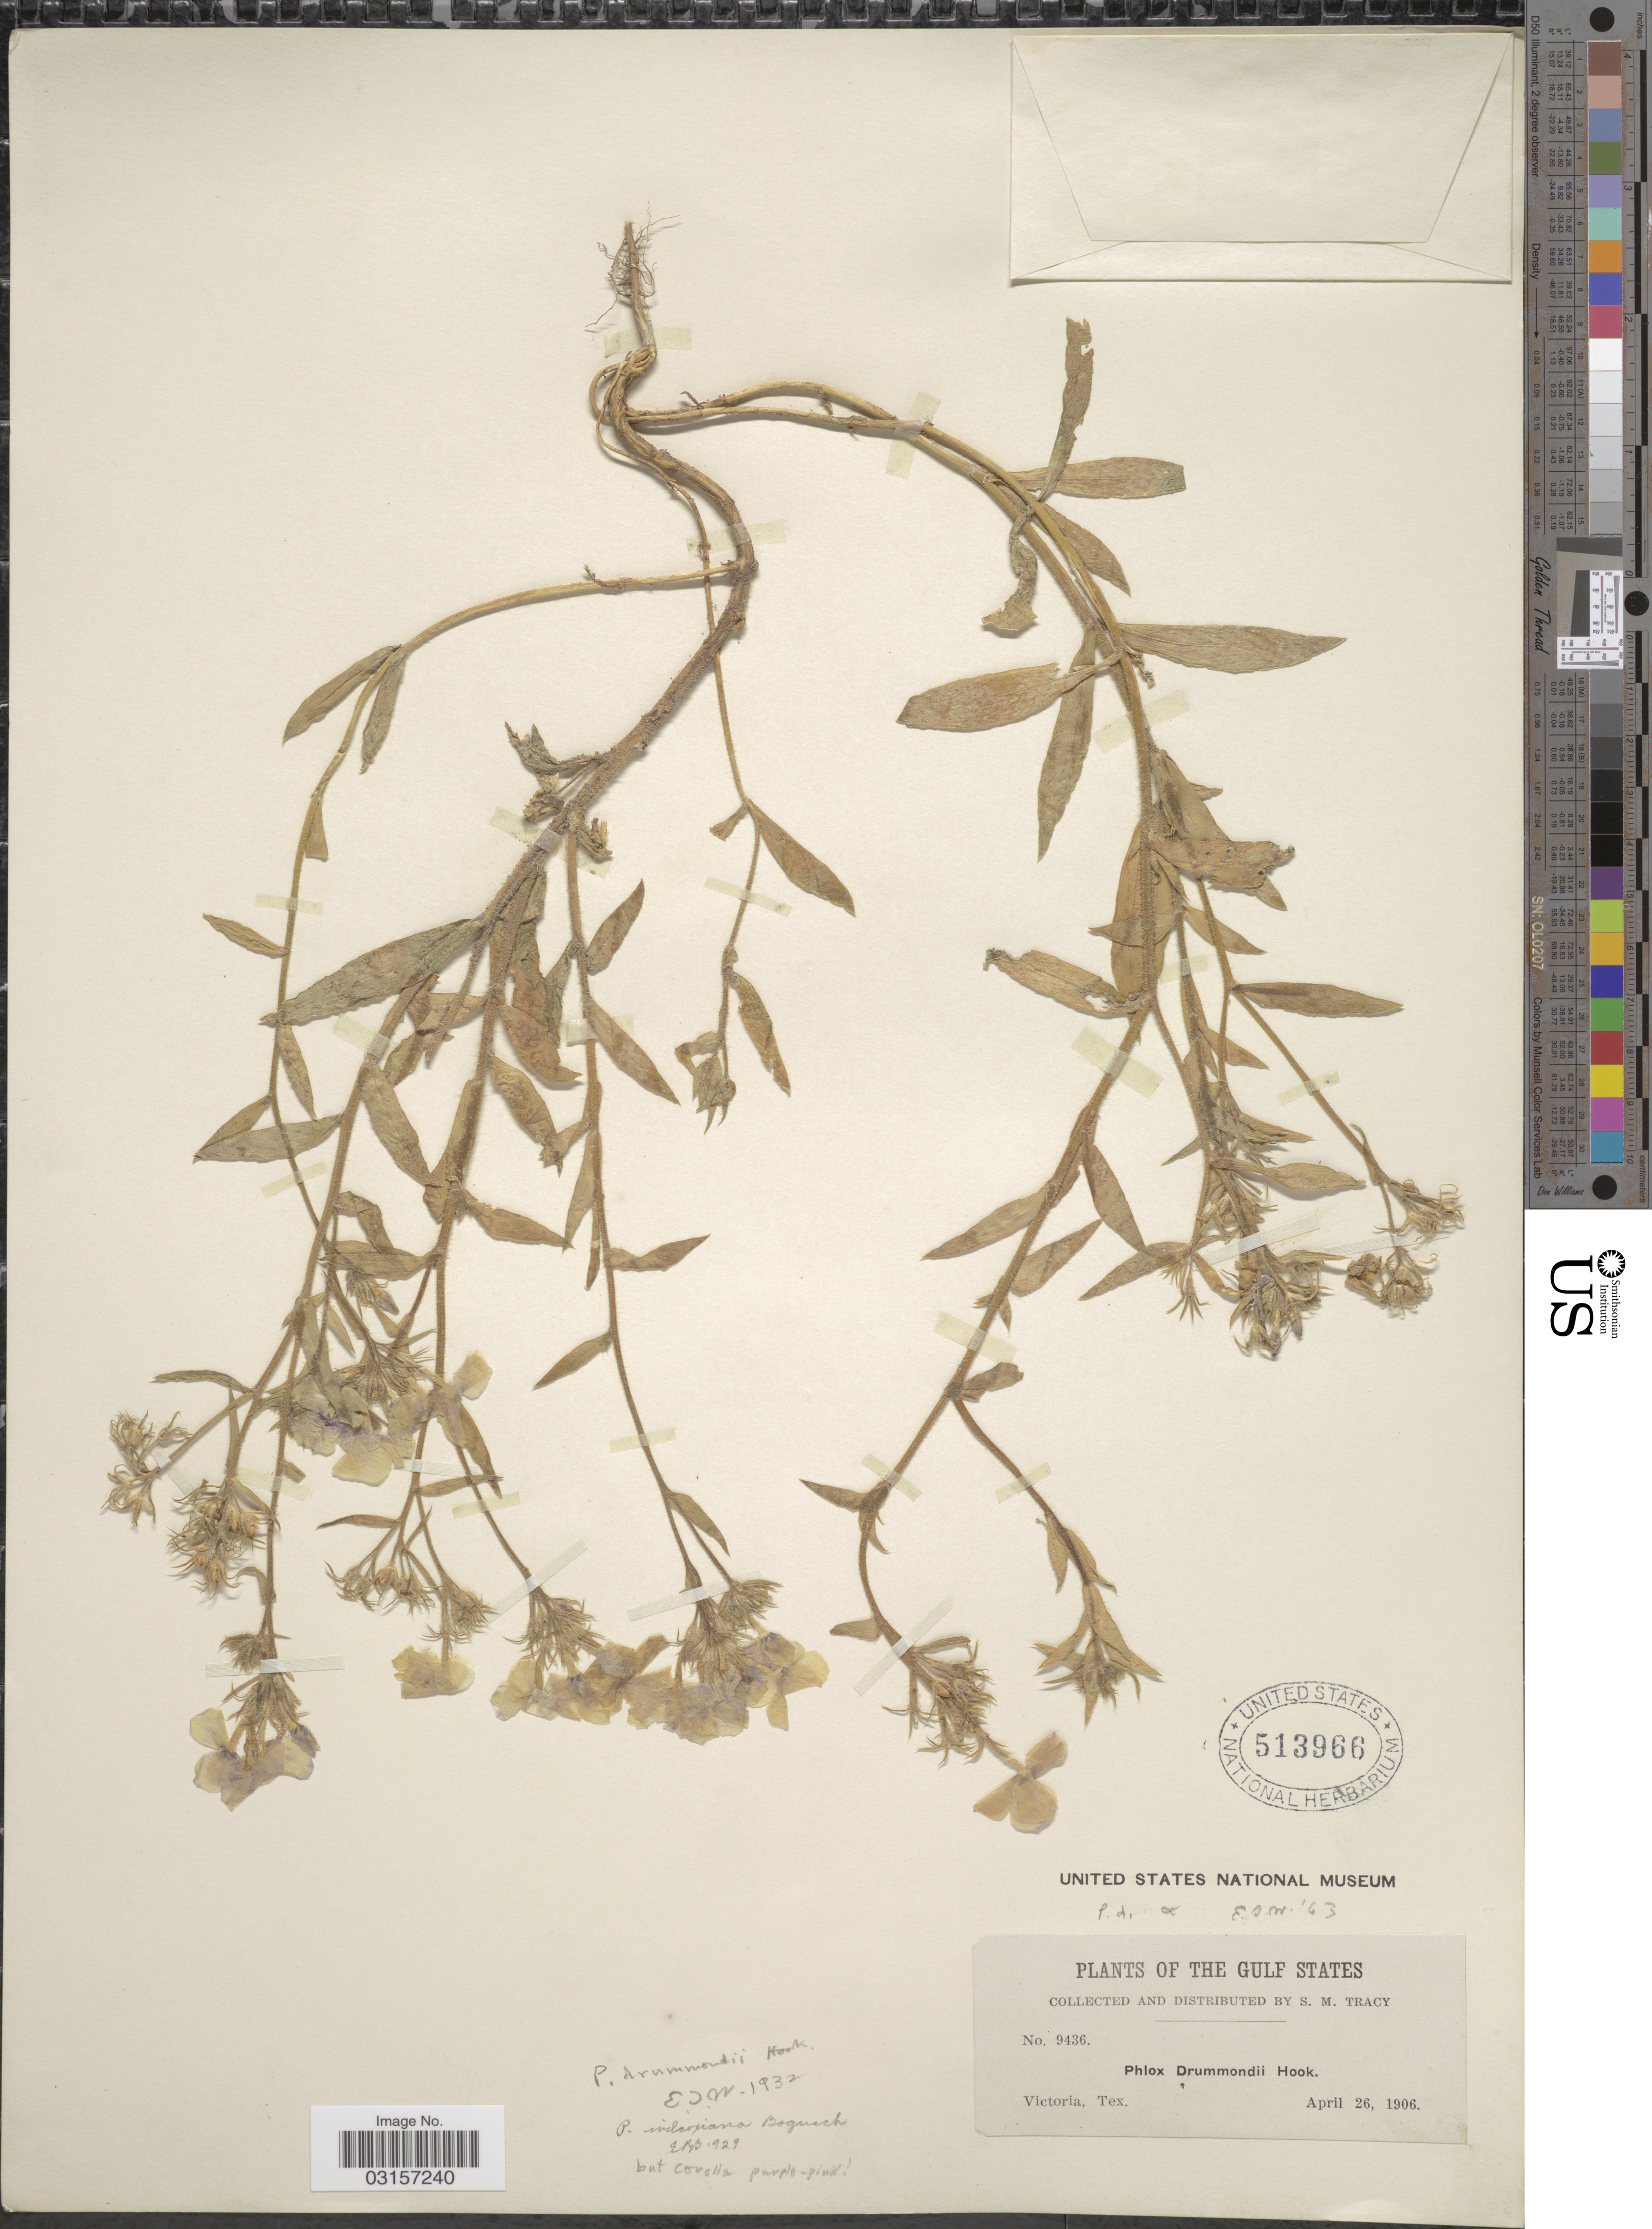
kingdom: Plantae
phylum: Tracheophyta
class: Magnoliopsida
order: Ericales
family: Polemoniaceae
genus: Phlox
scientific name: Phlox drummondii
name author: Hook.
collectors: S. M. Tracy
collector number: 9436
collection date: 1906-04-26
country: United States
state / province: Texas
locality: The Gulf States, Victoria, Tex.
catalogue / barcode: US 513966